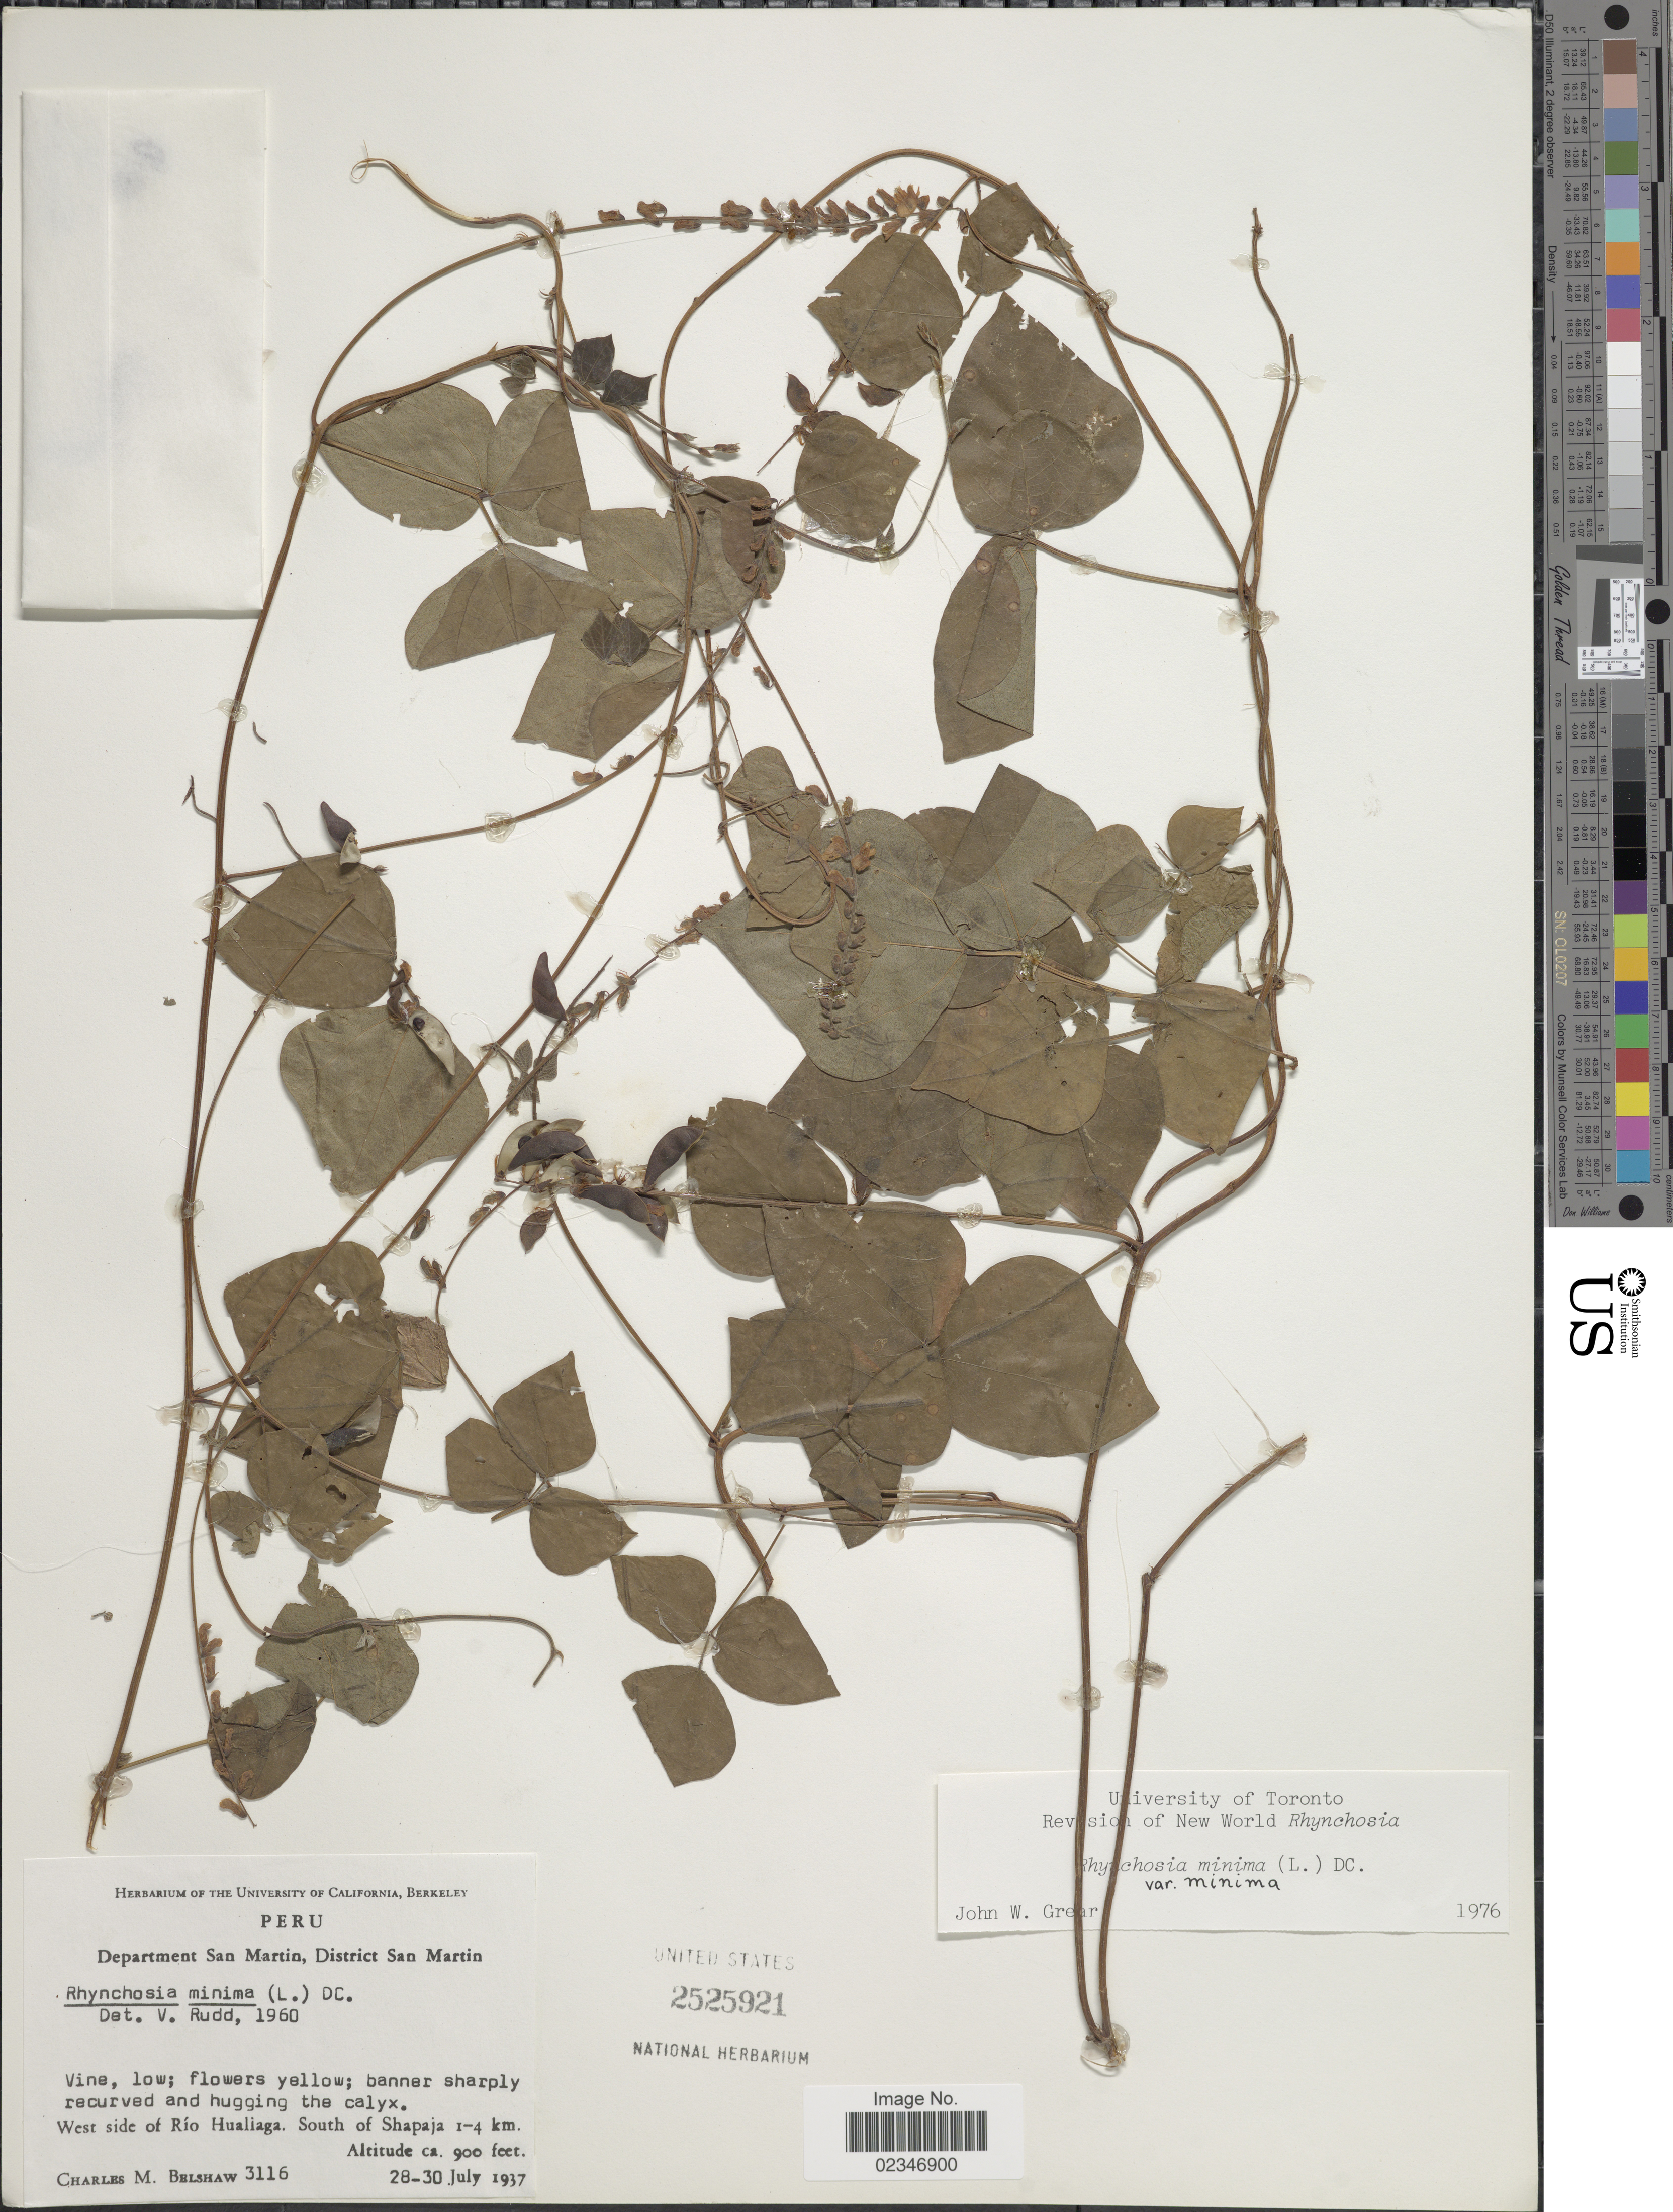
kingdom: Plantae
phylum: Tracheophyta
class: Magnoliopsida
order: Fabales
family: Fabaceae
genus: Rhynchosia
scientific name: Rhynchosia minima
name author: (L.) DC.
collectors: C. Shaw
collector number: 3116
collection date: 1937-07-28/1937-07-30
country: Peru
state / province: San Martín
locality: District San Martin, west side of Rio Huallaga, south of Shapaja 1-4 km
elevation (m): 274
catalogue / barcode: US 2525921